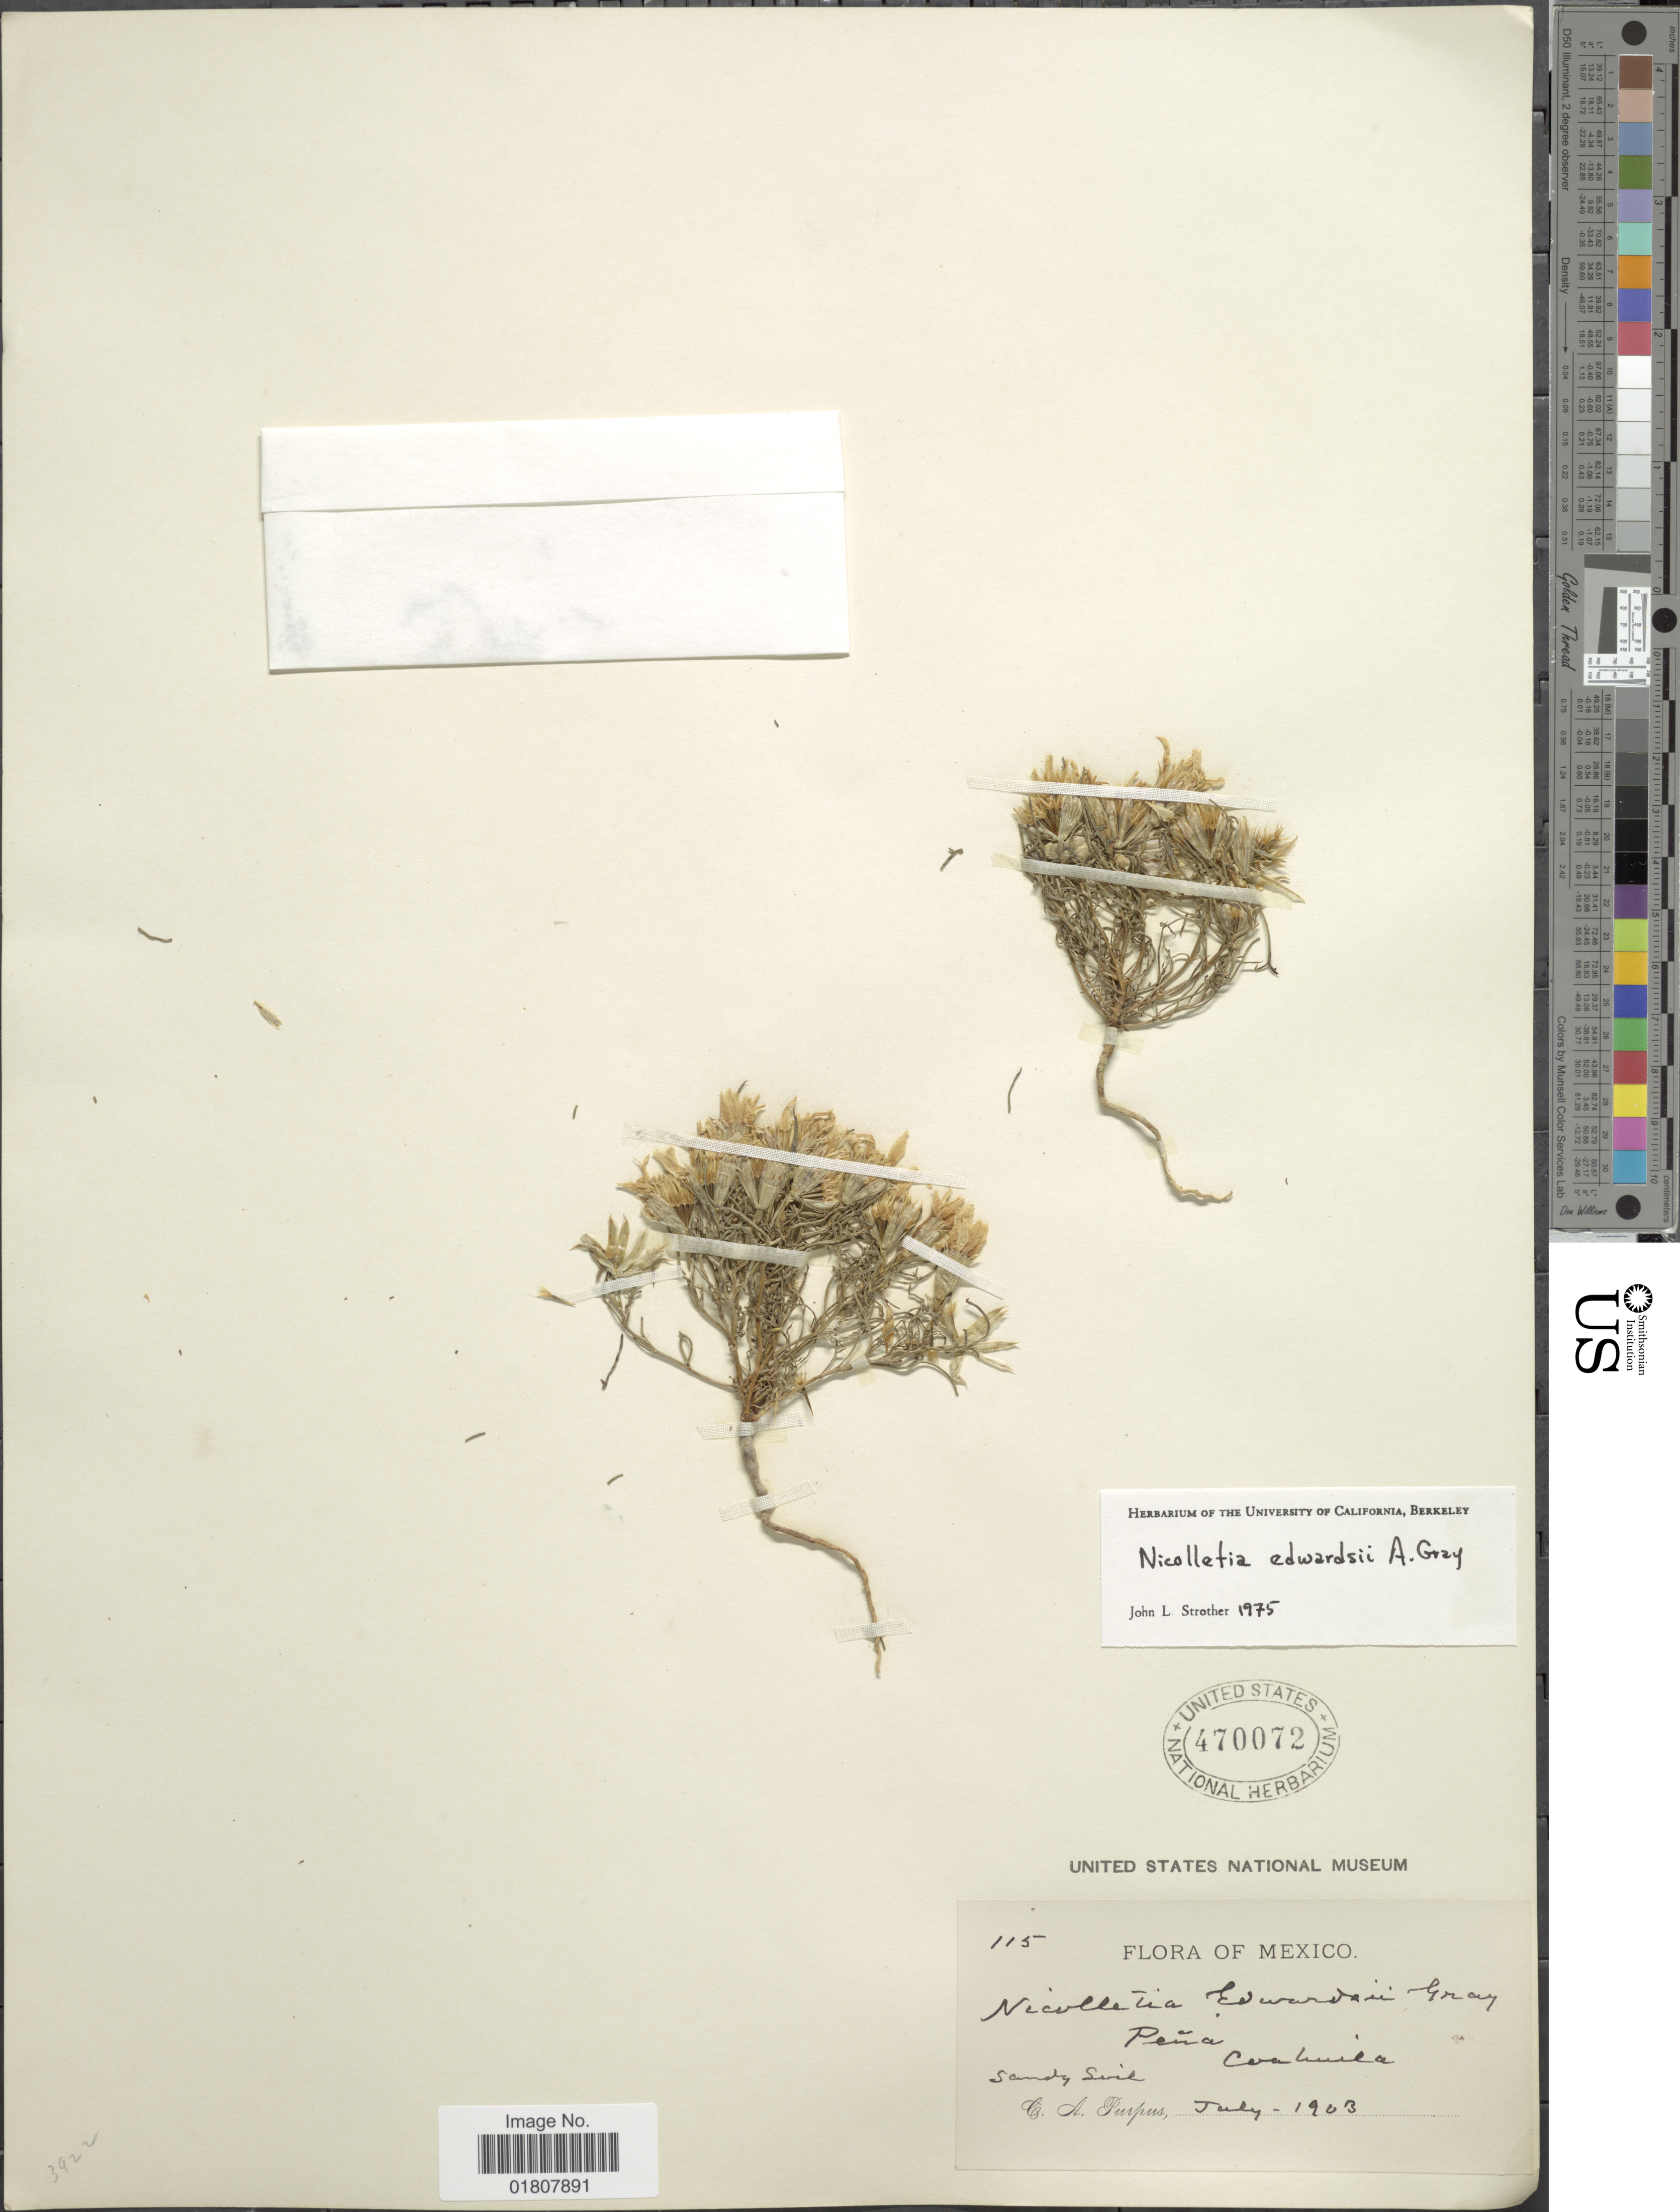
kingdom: Plantae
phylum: Tracheophyta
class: Magnoliopsida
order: Asterales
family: Asteraceae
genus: Nicolletia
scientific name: Nicolletia edwardsii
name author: A. Gray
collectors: C. A. Purpus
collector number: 115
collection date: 1903-07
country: Mexico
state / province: Coahuila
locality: Pena Coahuila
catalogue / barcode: US 470072